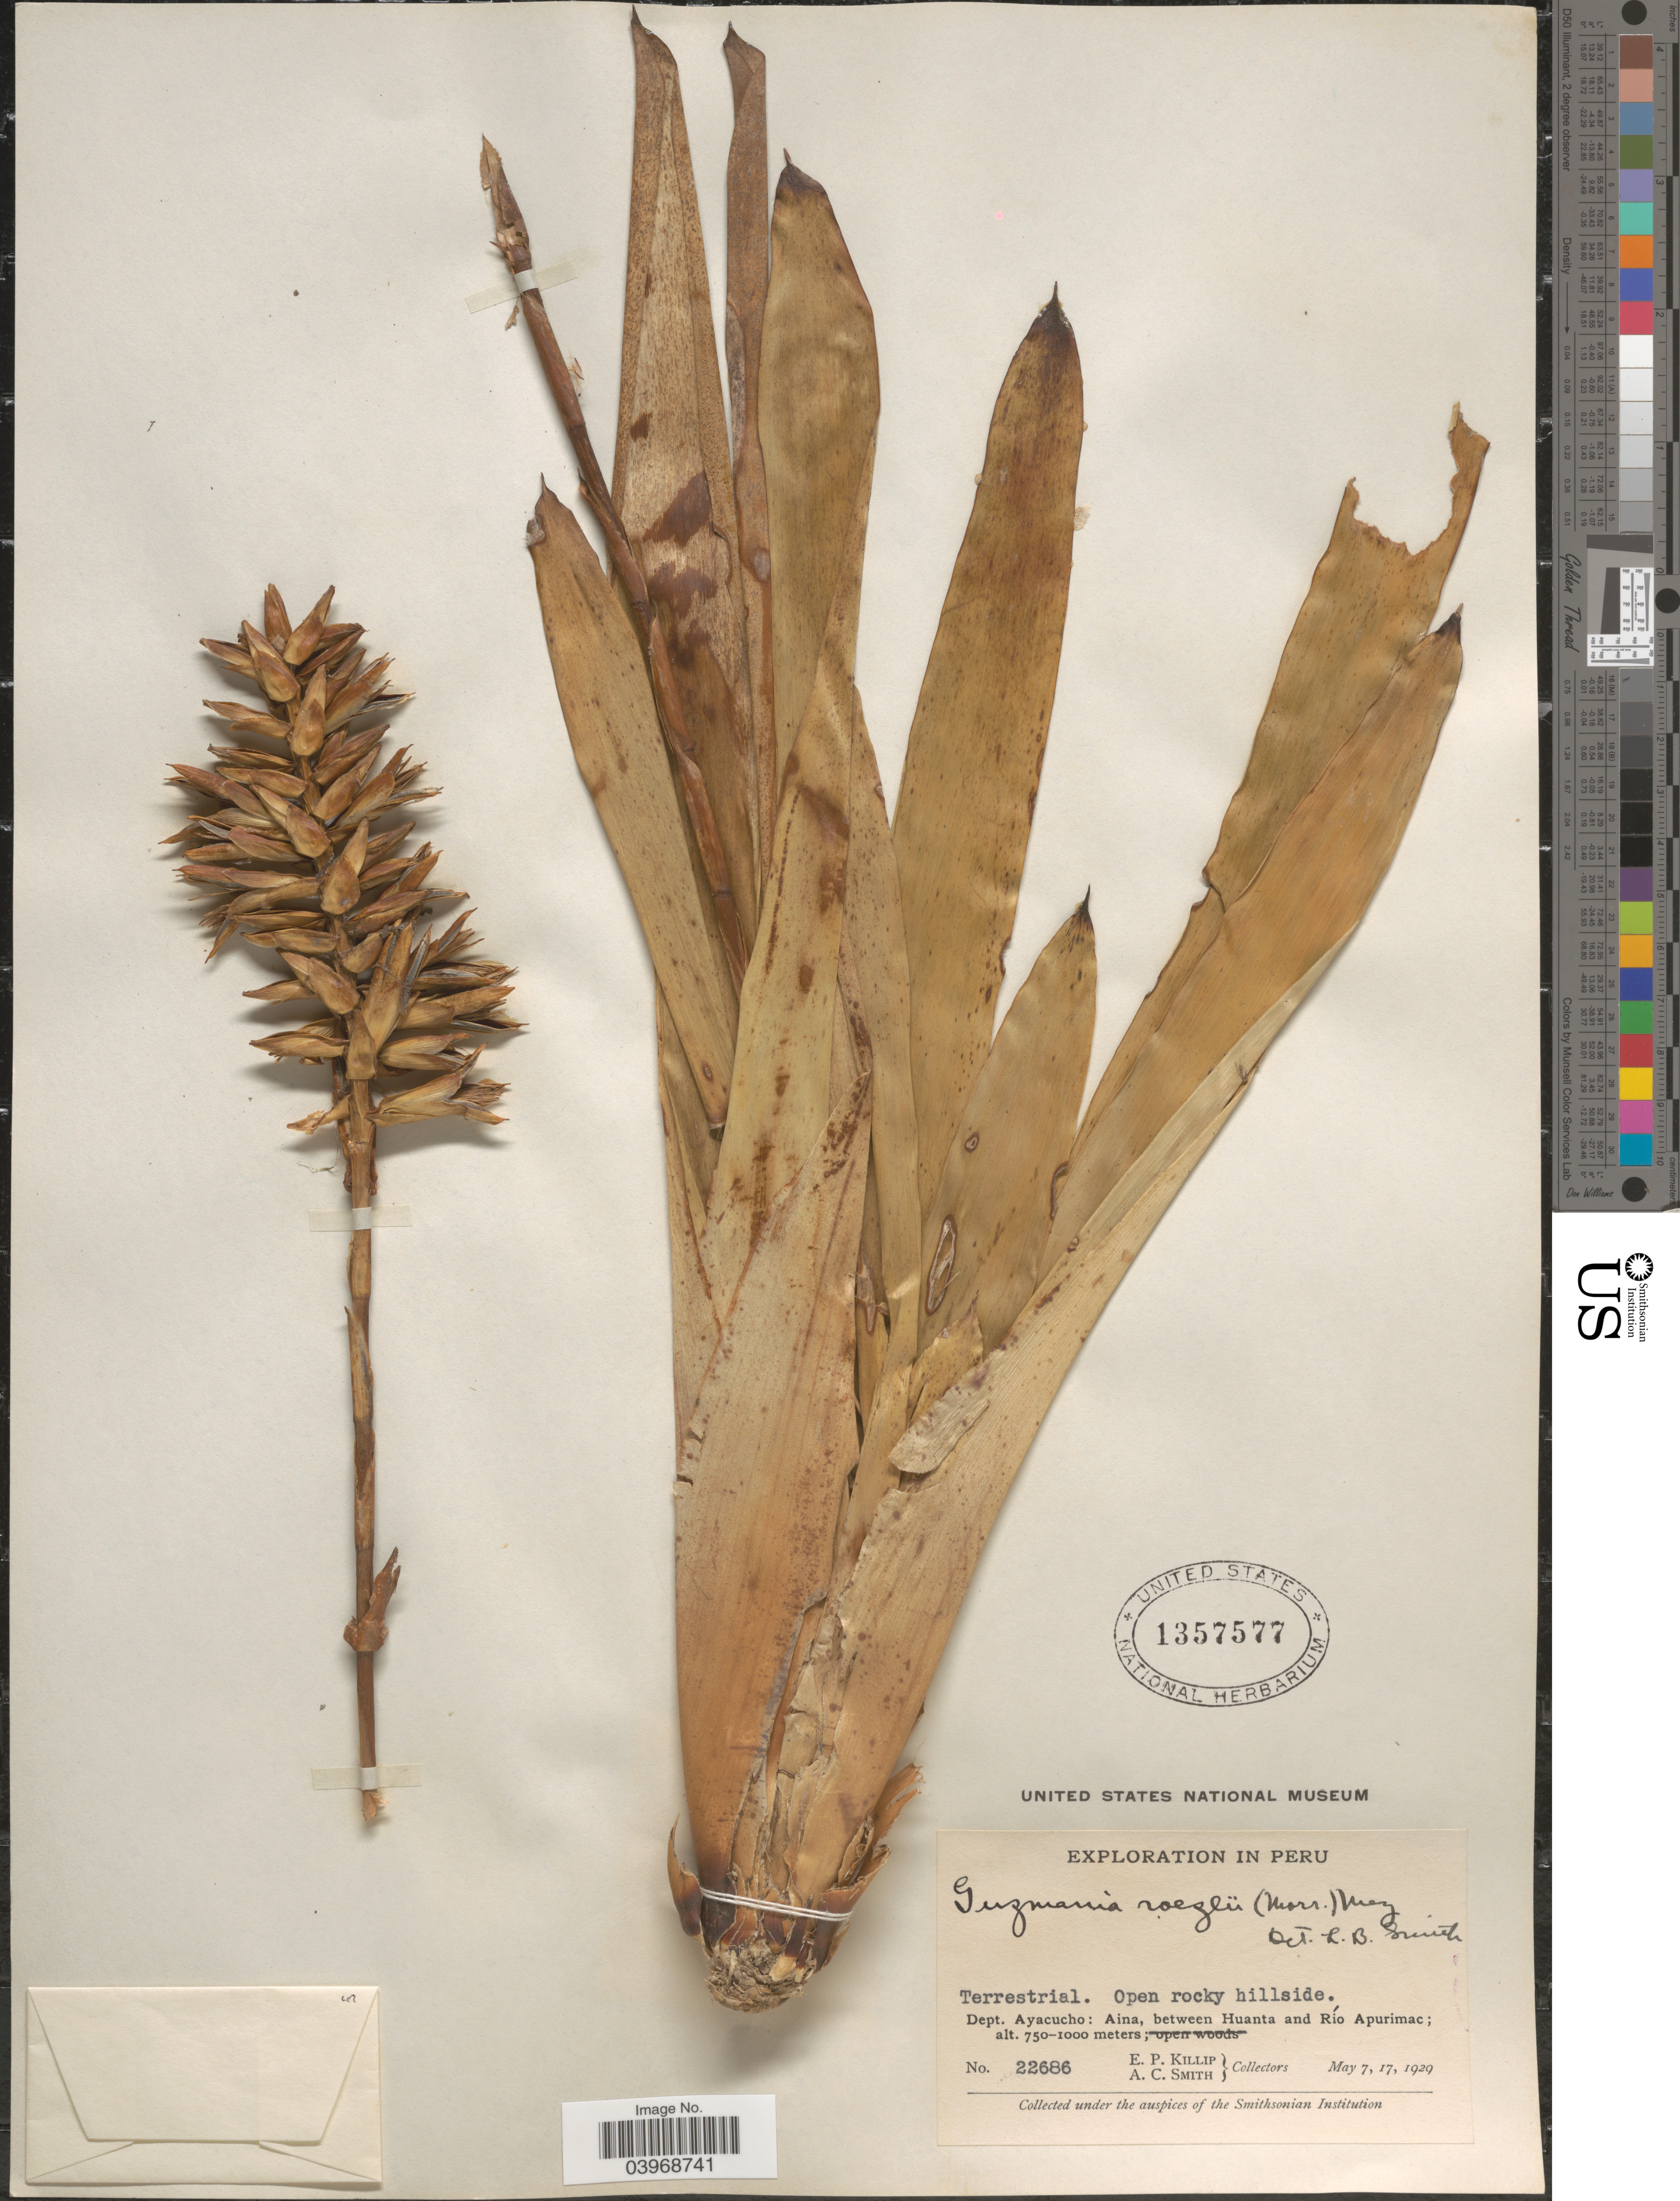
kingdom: Plantae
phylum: Tracheophyta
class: Liliopsida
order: Poales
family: Bromeliaceae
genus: Guzmania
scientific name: Guzmania roezlii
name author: (É. Morren) Mez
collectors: E. P. Killip & A. C. Smith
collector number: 22686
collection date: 1929-05-07/1929-05-17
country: Peru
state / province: Ayacucho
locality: Open rocky hillside. Dept. Ayacucho: Aina, between Huanta and Río Apurimac.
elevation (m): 750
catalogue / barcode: US 1357577